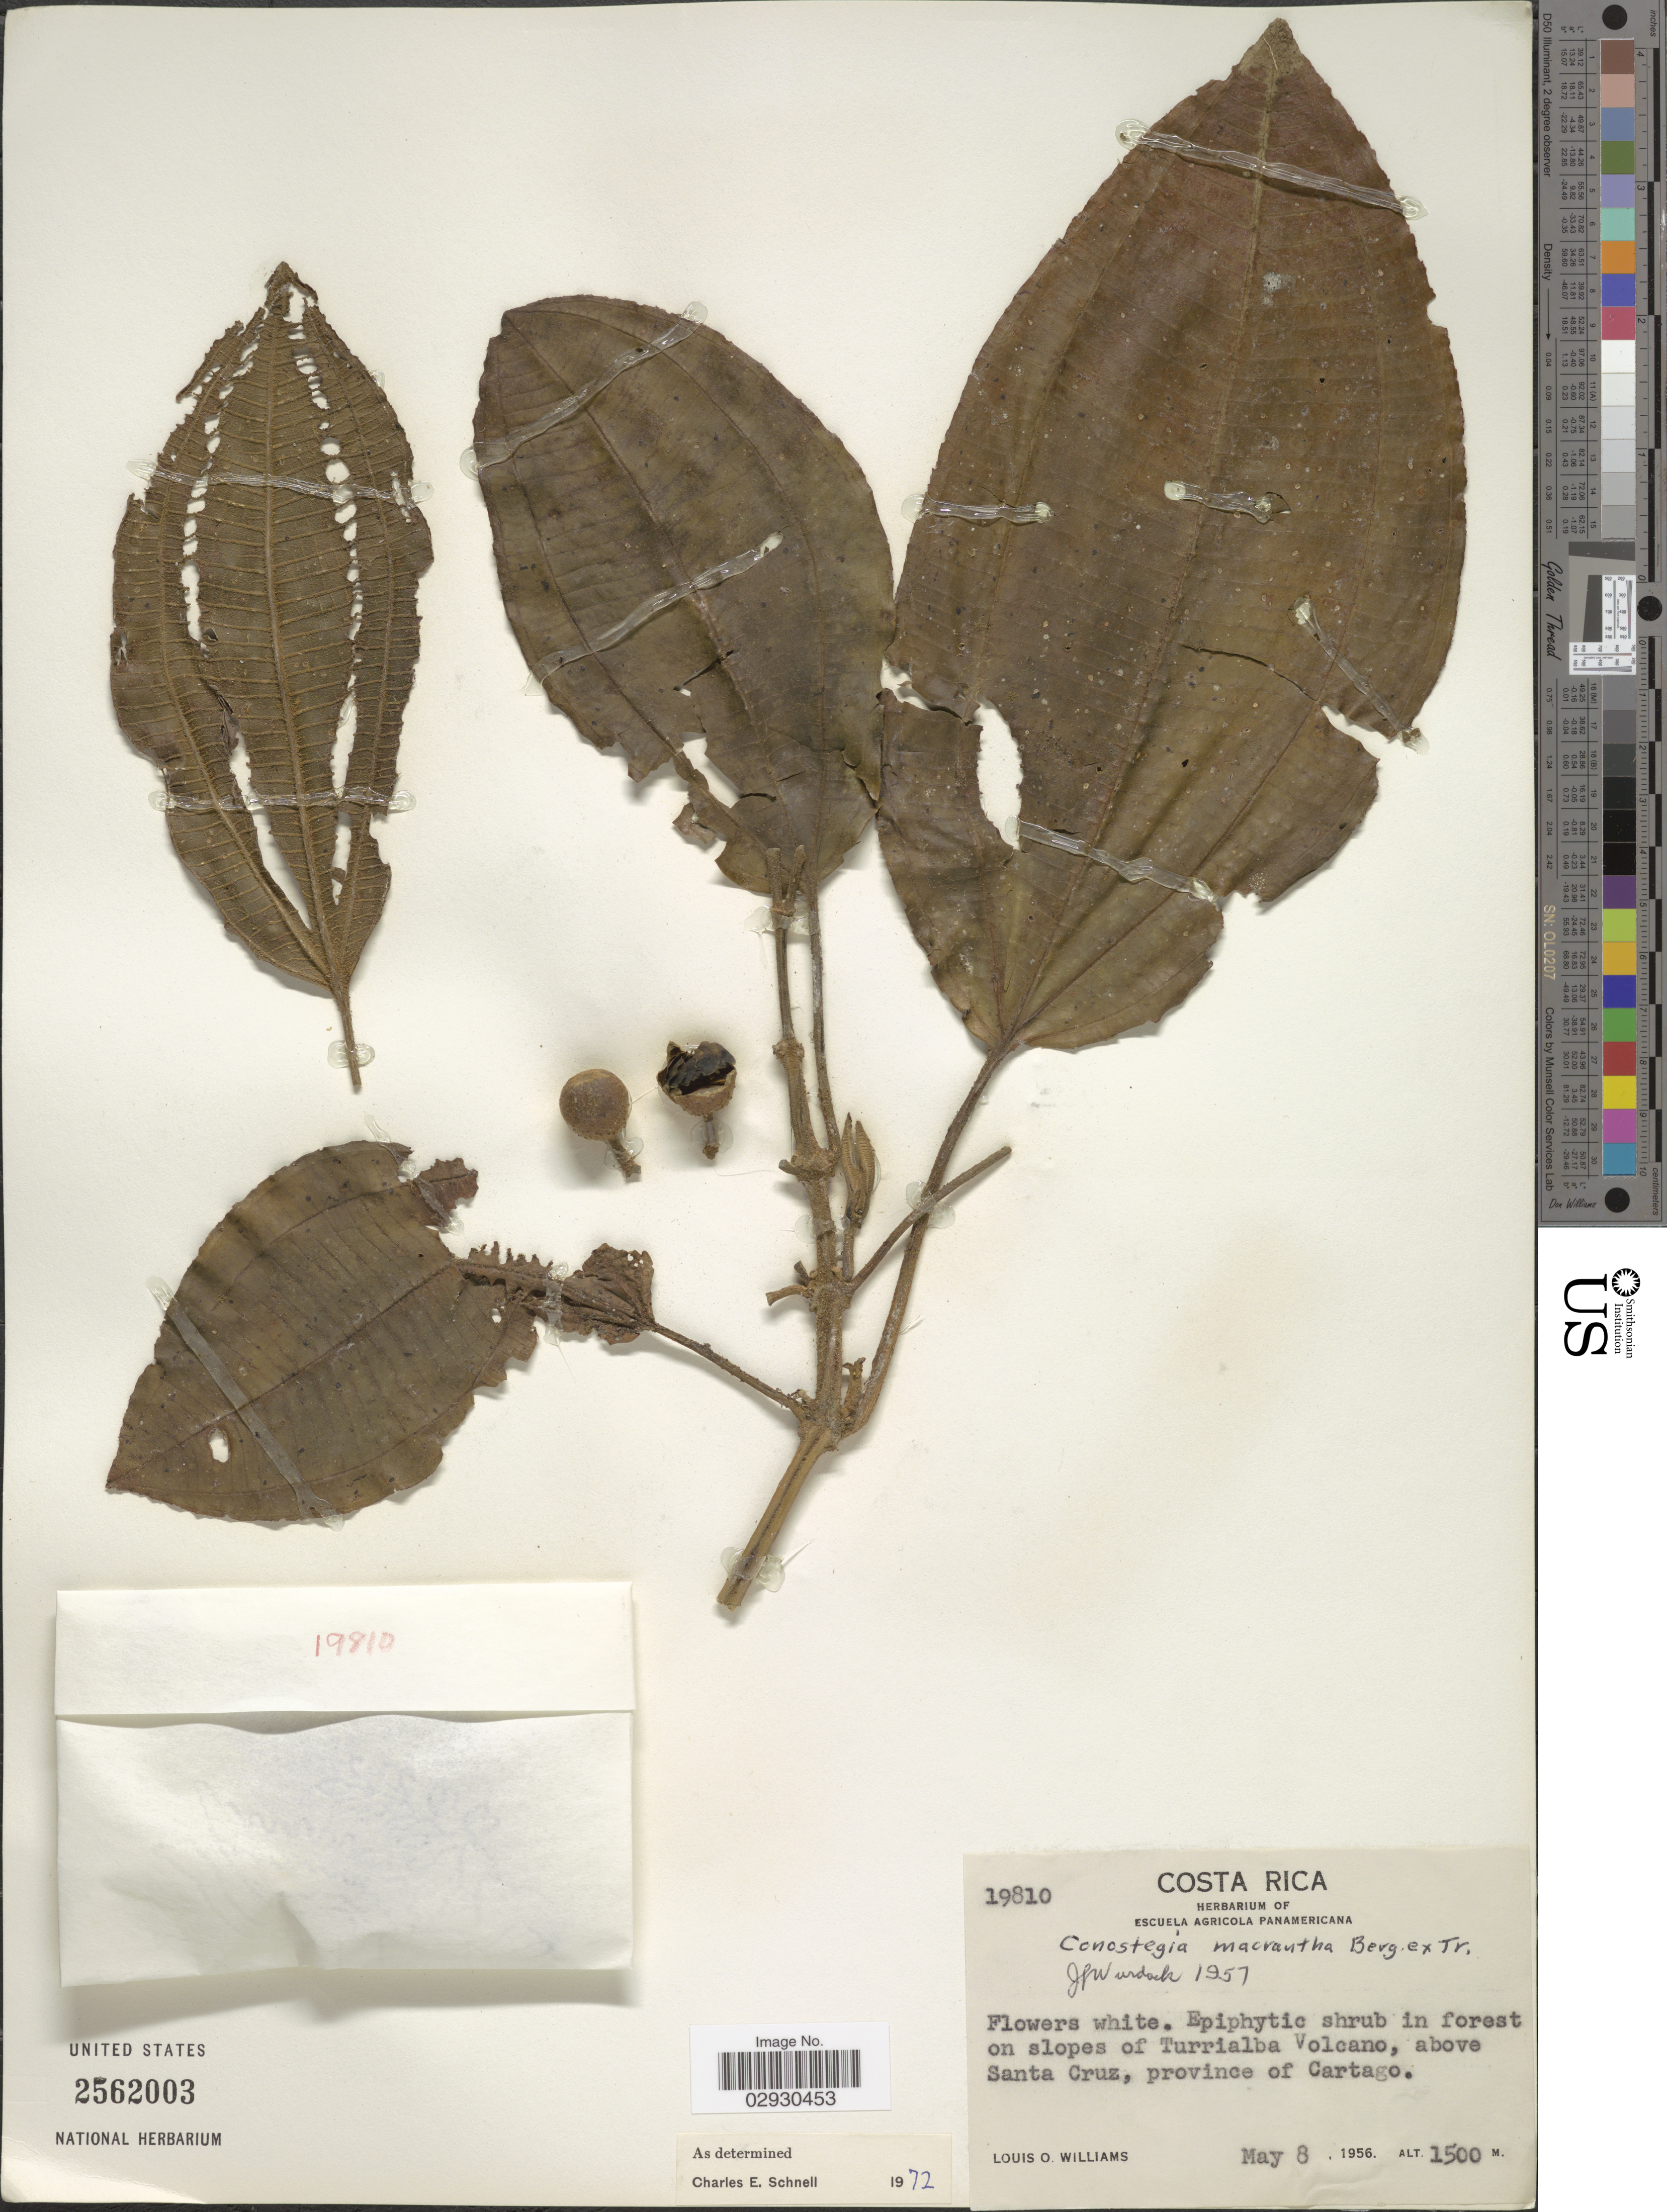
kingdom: Plantae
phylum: Tracheophyta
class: Magnoliopsida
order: Myrtales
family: Melastomataceae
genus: Conostegia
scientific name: Conostegia macrantha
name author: O. Berg ex Triana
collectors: L. O. Williams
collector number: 19810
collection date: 1956-05-08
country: Costa Rica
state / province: Cartago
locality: Epiphytic shrub in forest on slopes of Turrialba Volcano, above Santa Cruz, province of Cartago.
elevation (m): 1500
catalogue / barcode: US 2562003